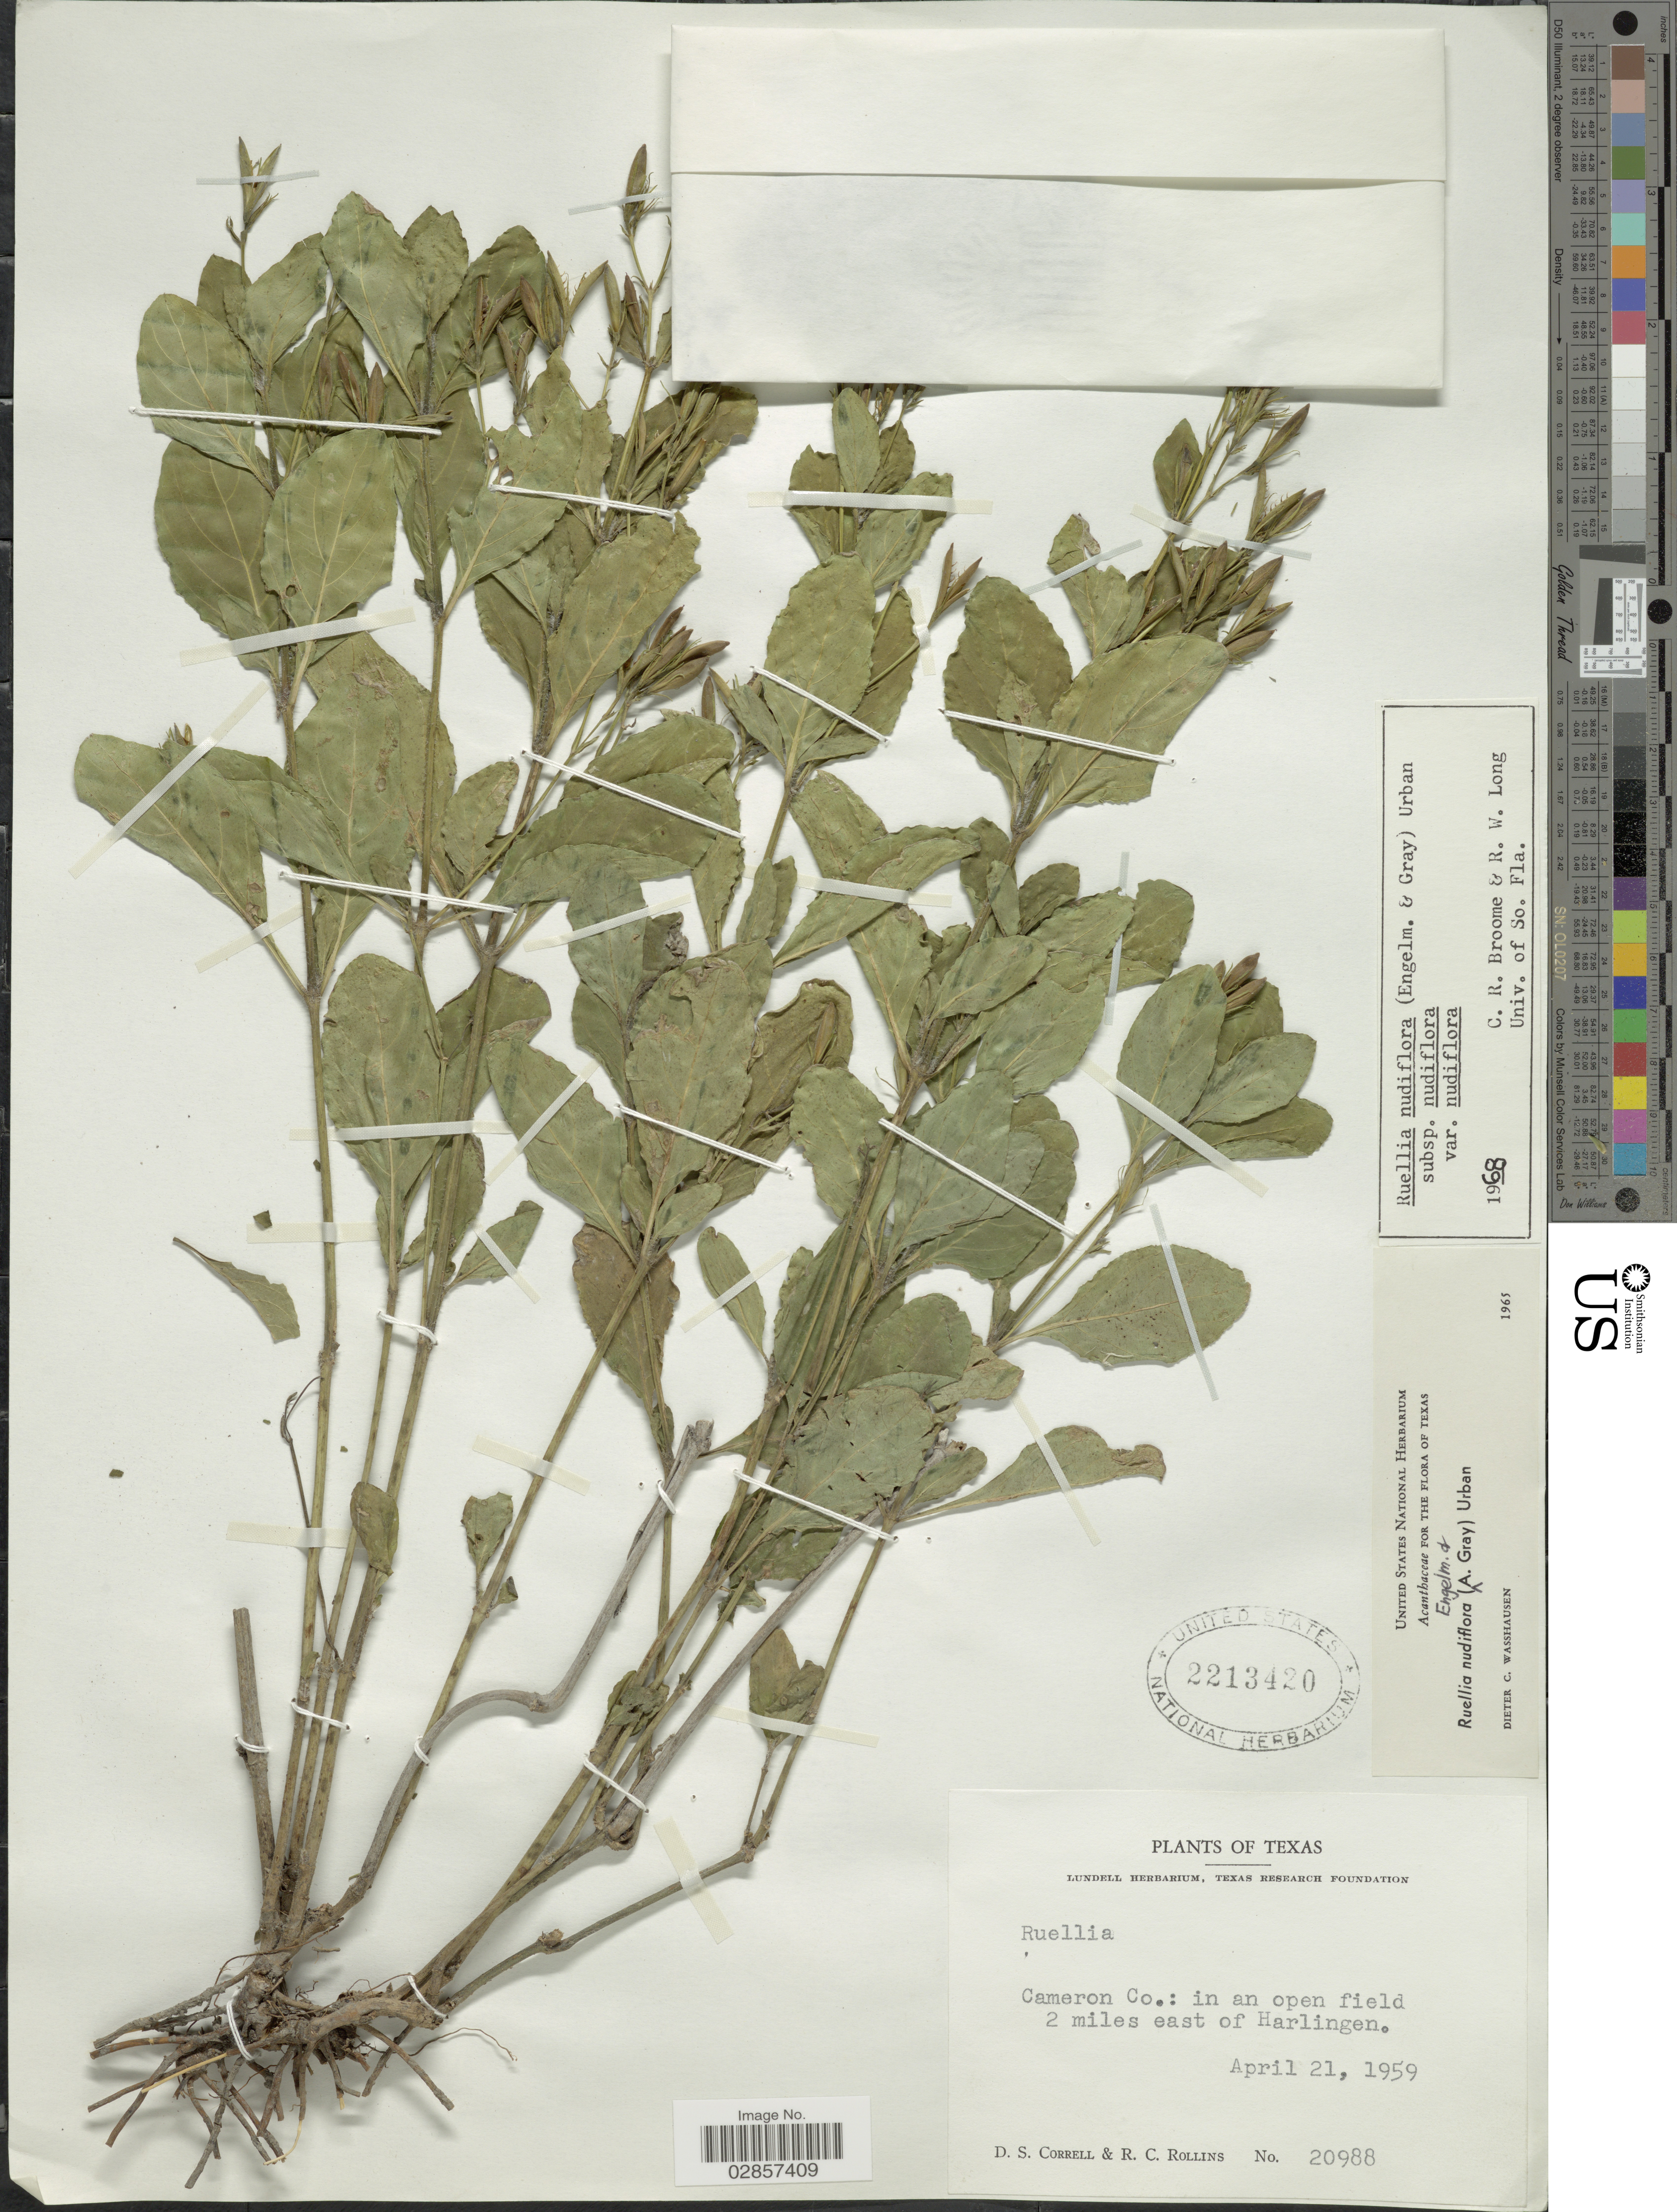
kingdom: Plantae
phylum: Tracheophyta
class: Magnoliopsida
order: Lamiales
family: Acanthaceae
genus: Ruellia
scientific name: Ruellia nudiflora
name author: (Engelm. & A. Gray) Urb.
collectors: D. S. Correll & R. C. Rollins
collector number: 20988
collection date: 1959-04-21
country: United States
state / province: Texas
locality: Cameron Co.: in an open field 2 miles east of Harlingen.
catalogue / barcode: US 2213420